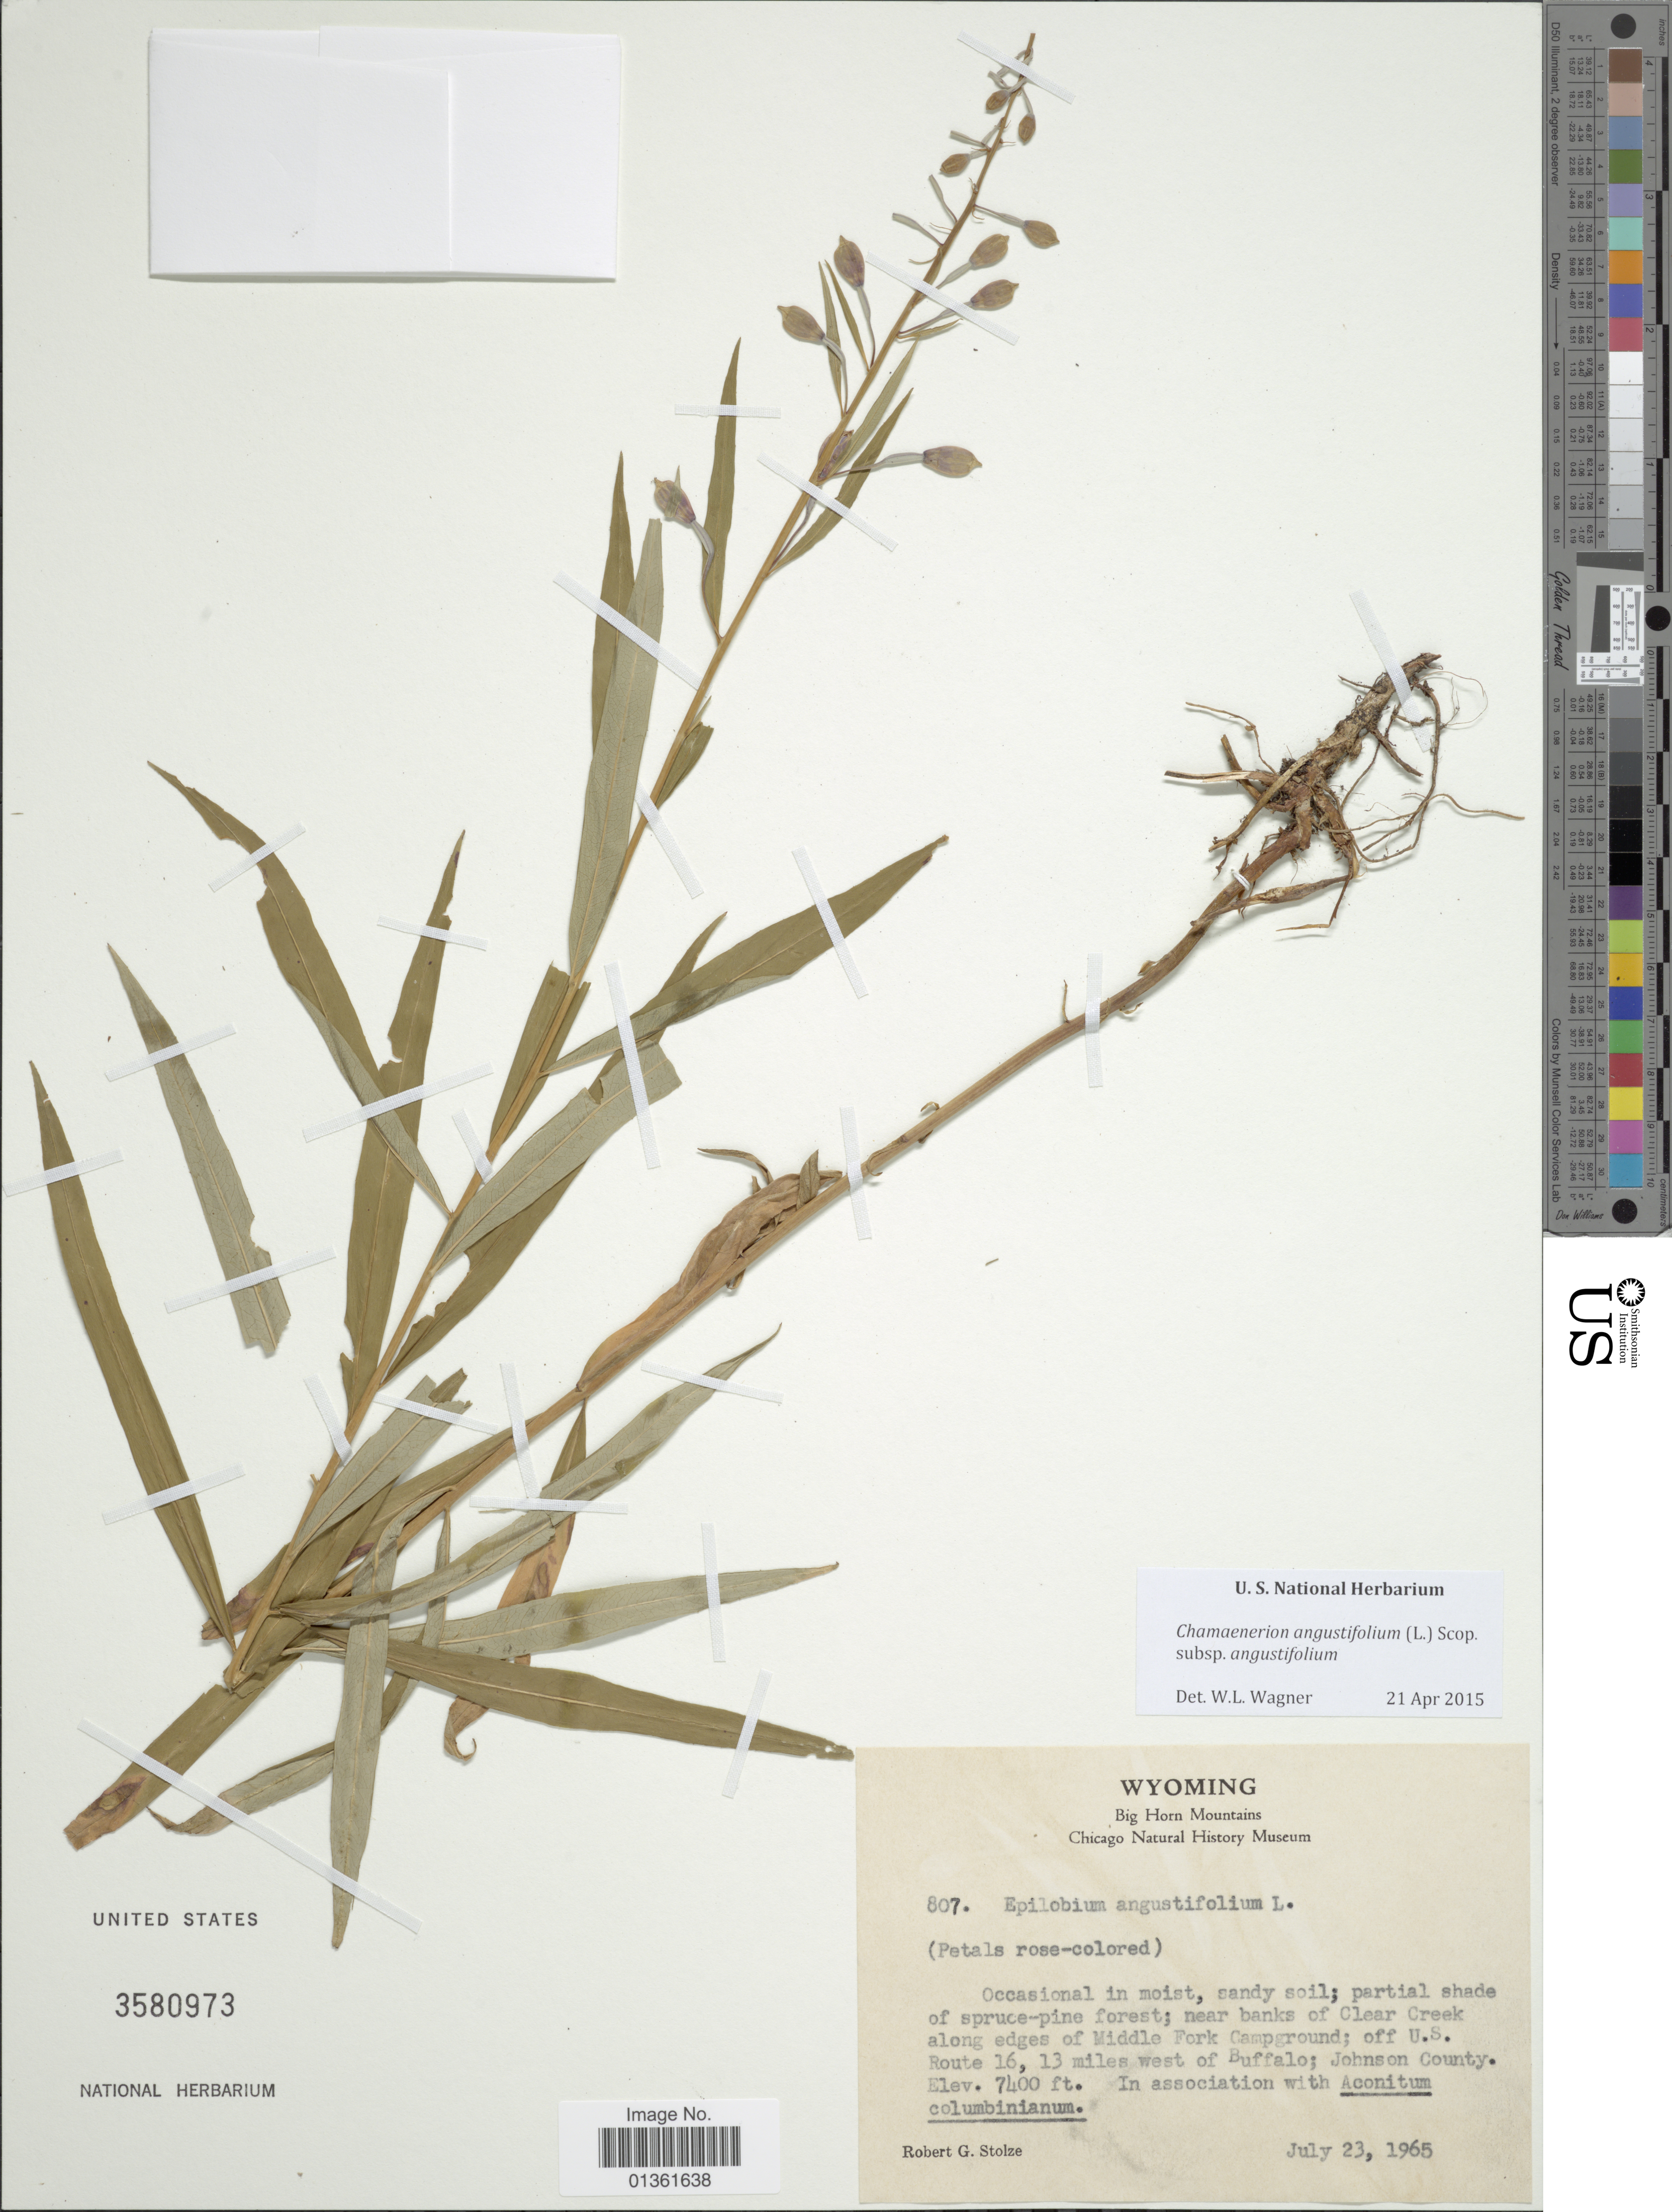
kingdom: Plantae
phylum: Tracheophyta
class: Magnoliopsida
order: Myrtales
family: Onagraceae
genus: Chamaenerion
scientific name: Chamaenerion angustifolium subsp. angustifolium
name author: (L.) Scop.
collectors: R. G. Stolze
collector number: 807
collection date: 1965-07-23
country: United States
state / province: Wyoming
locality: Near banks of Clear Creek along edges of Middle Fork Campground; off U.S. Route 16, 13 miles west of Buffalo; Johnson County.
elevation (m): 2256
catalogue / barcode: US 3580973